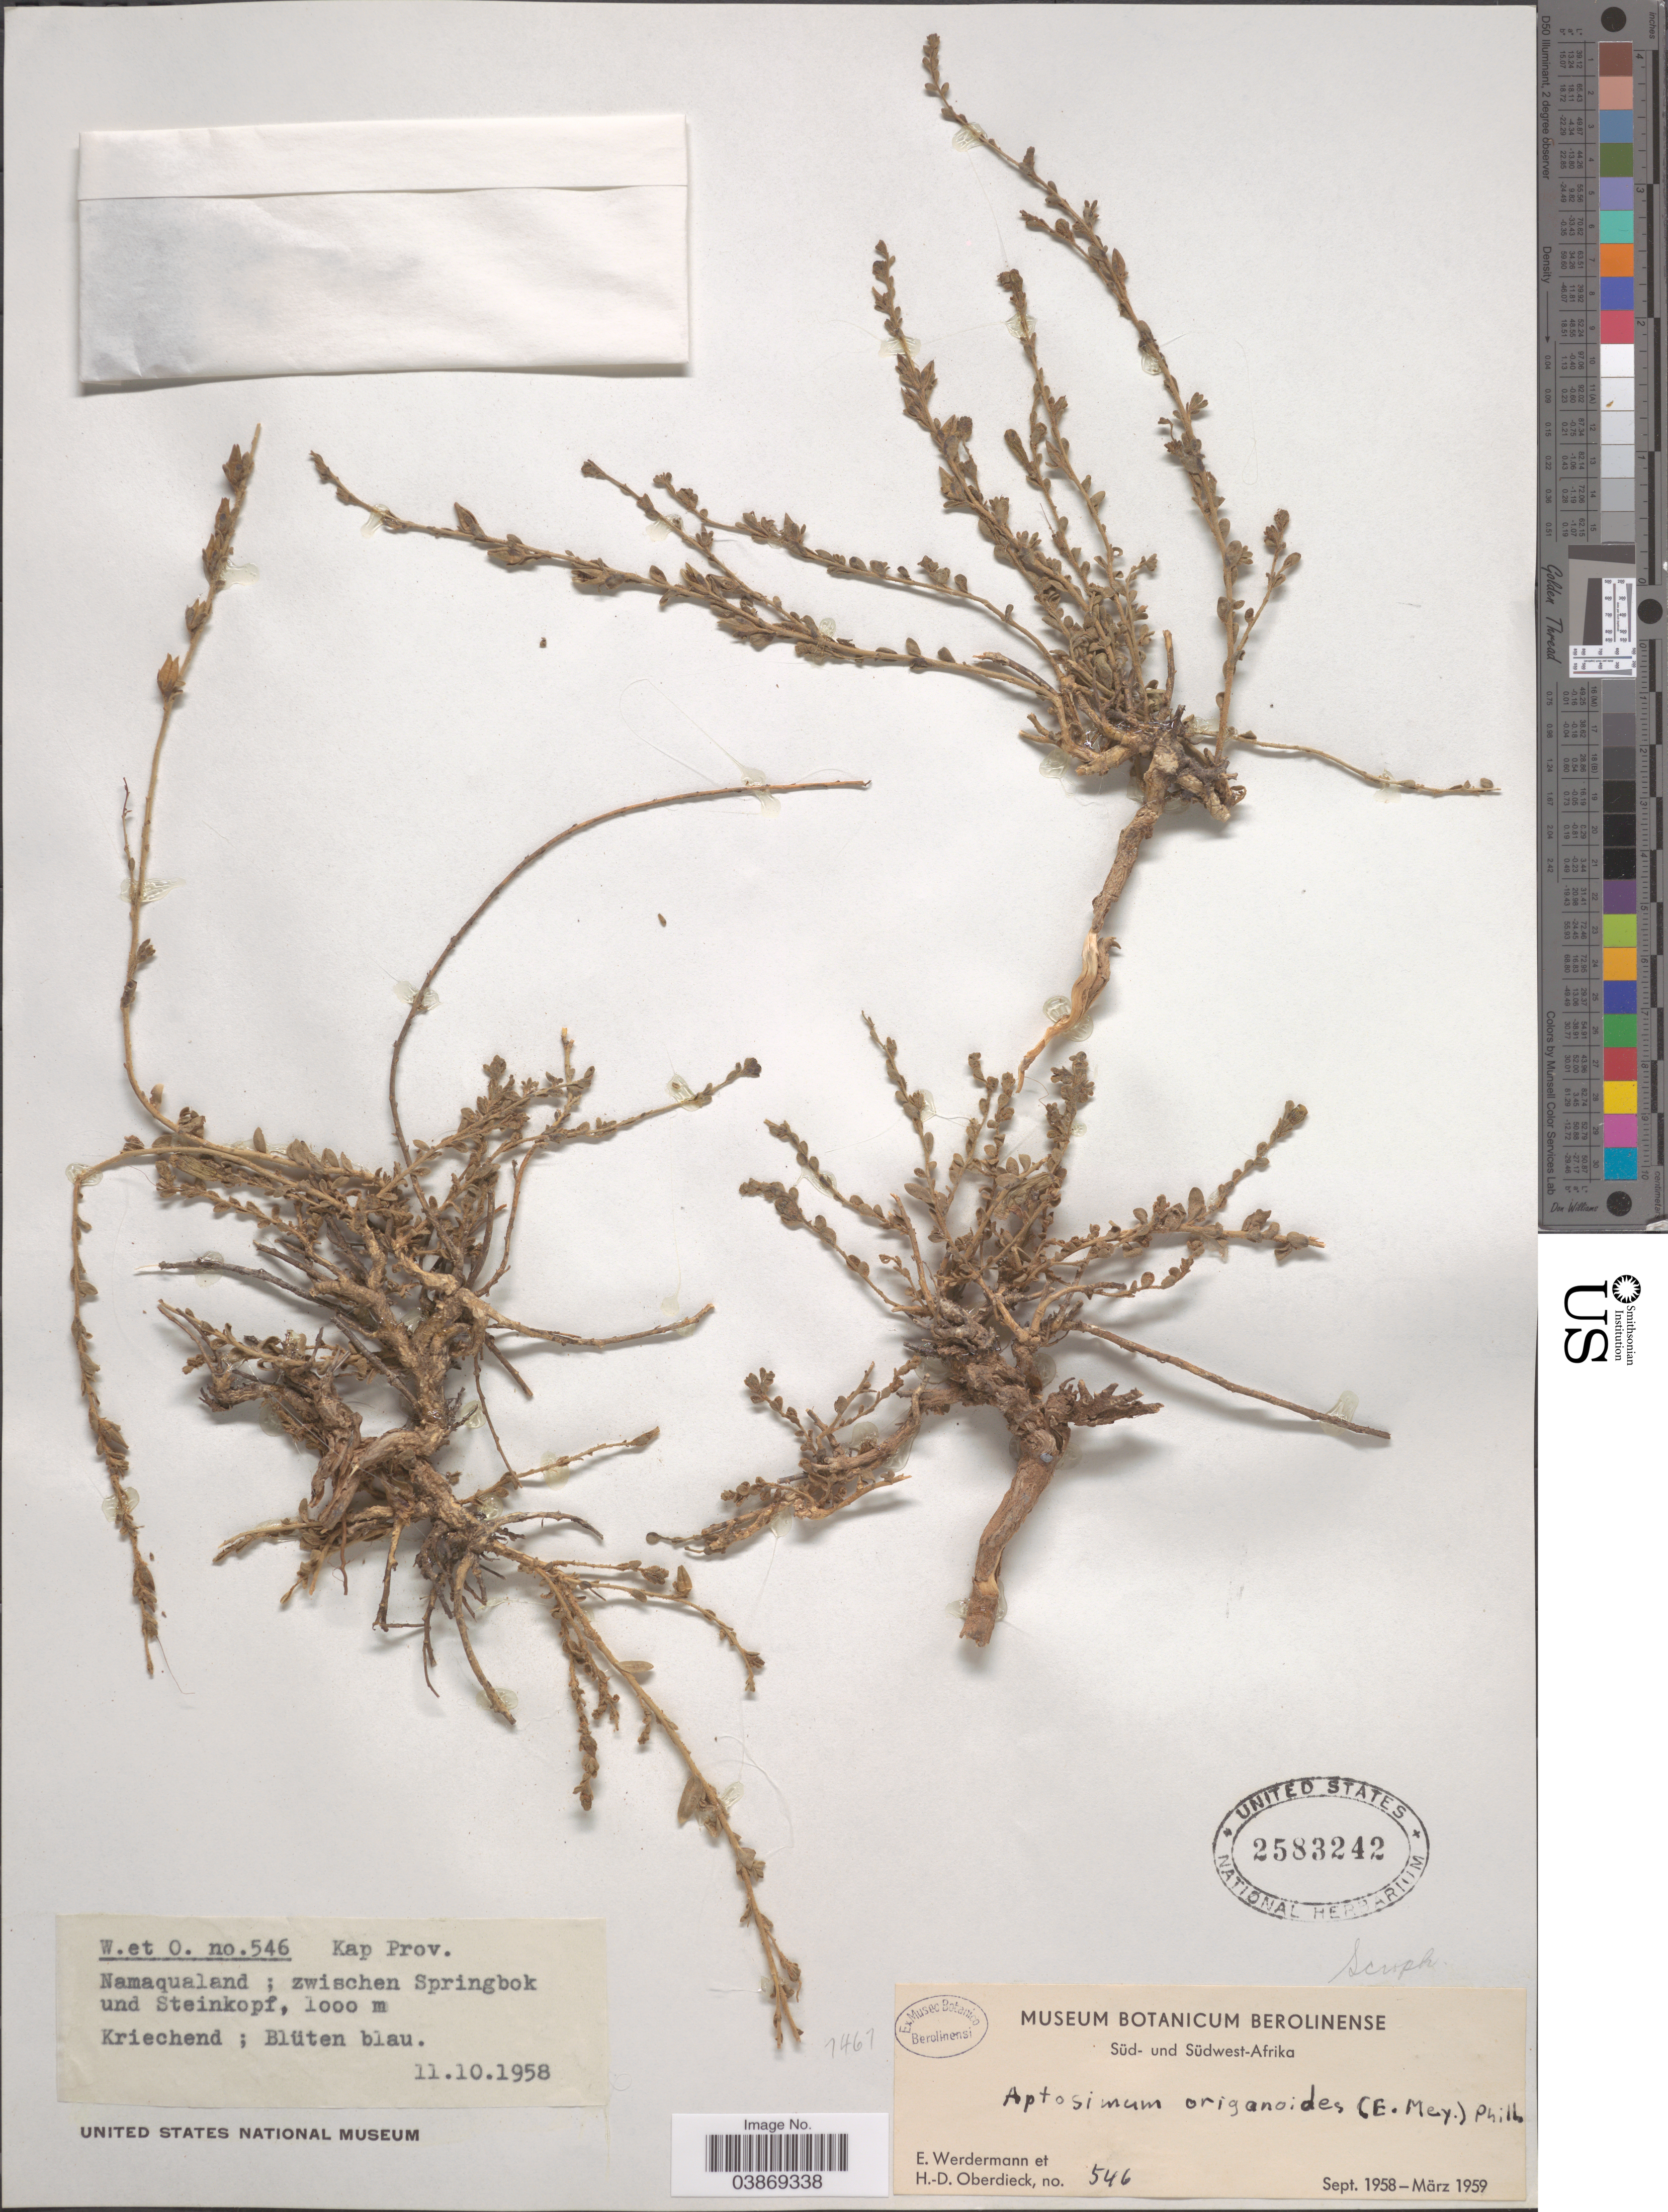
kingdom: Plantae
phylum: Tracheophyta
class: Magnoliopsida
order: Lamiales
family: Scrophulariaceae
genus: Aptosimum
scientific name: Aptosimum origanoides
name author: (E. Mey. ex Benth.) E. Phillips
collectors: E. Werdermann & H. Oberdieck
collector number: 546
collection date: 1958-10-11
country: South Africa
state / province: Northern Cape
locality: Kap Prov. Namaqualand; zwischen Springbok und Steinkopf. Süd-Afrika.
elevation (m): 1000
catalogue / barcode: US 2583242